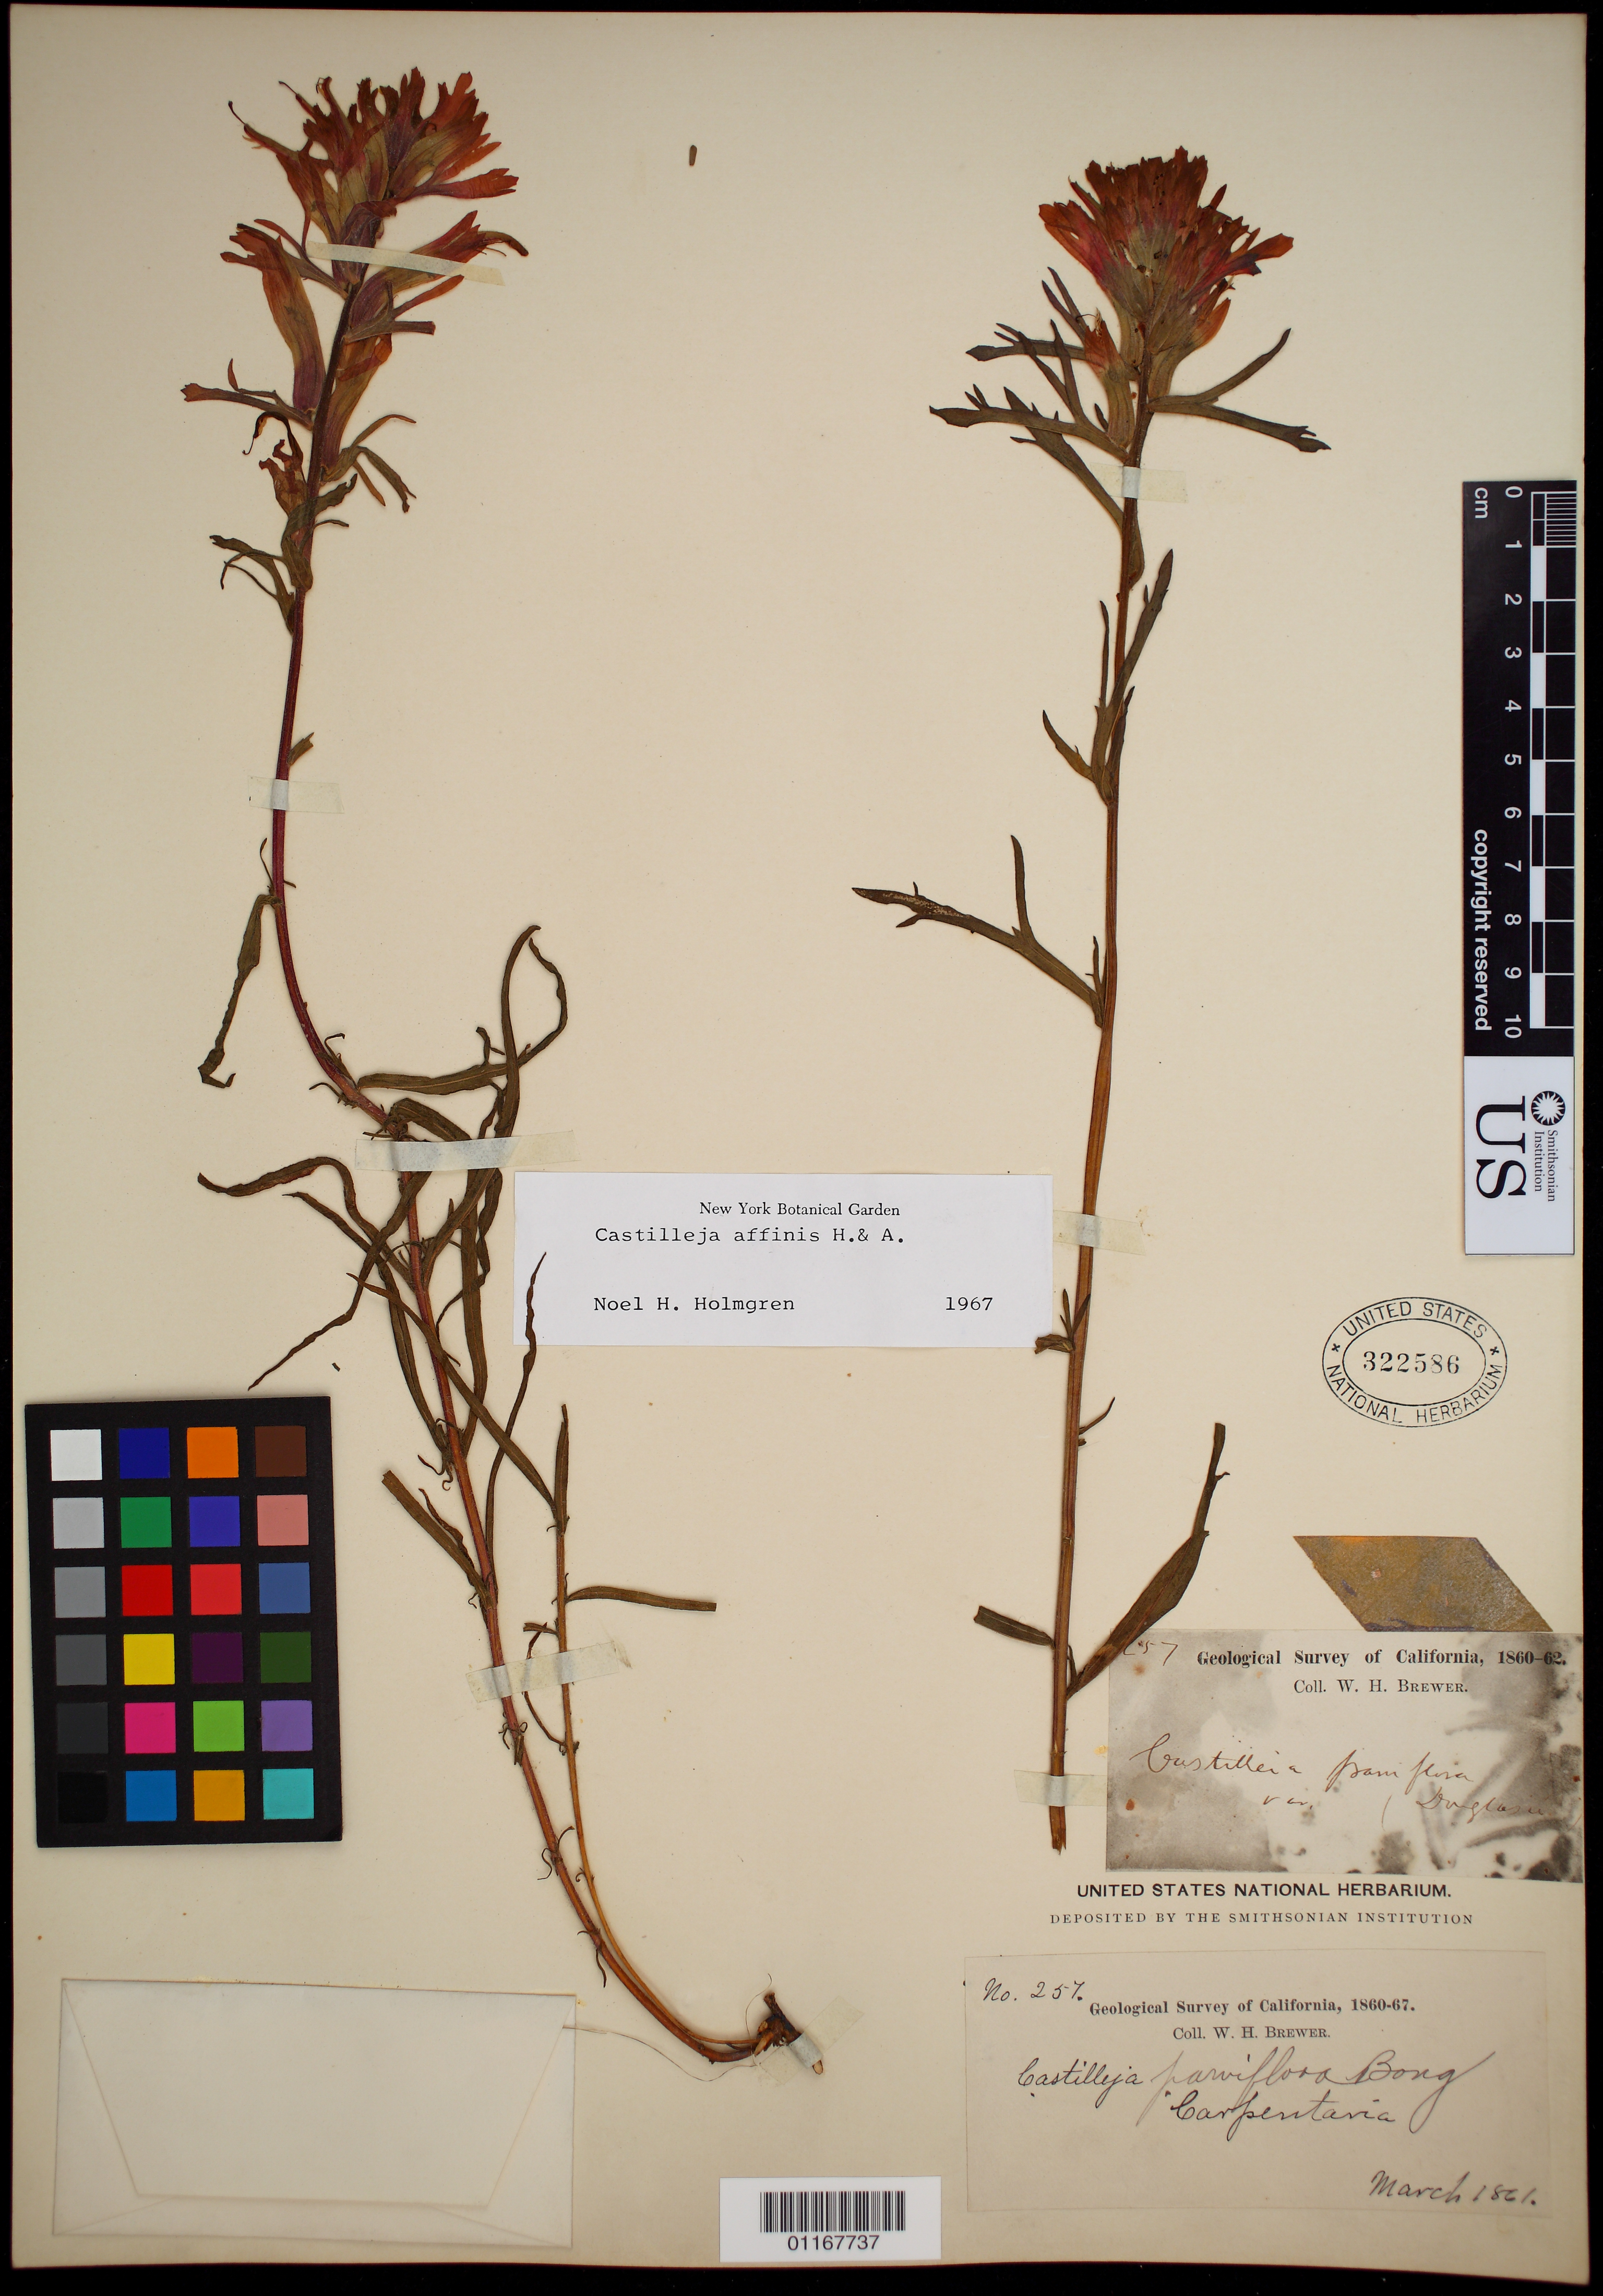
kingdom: Plantae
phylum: Tracheophyta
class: Magnoliopsida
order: Lamiales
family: Orobanchaceae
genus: Castilleja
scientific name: Castilleja affinis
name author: Hook. & Arn.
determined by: Holmgren, N. H., (NY), New York Botanical Garden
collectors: W. H. Brewer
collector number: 257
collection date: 1861-03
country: United States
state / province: California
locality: Carpenteria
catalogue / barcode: US 322586